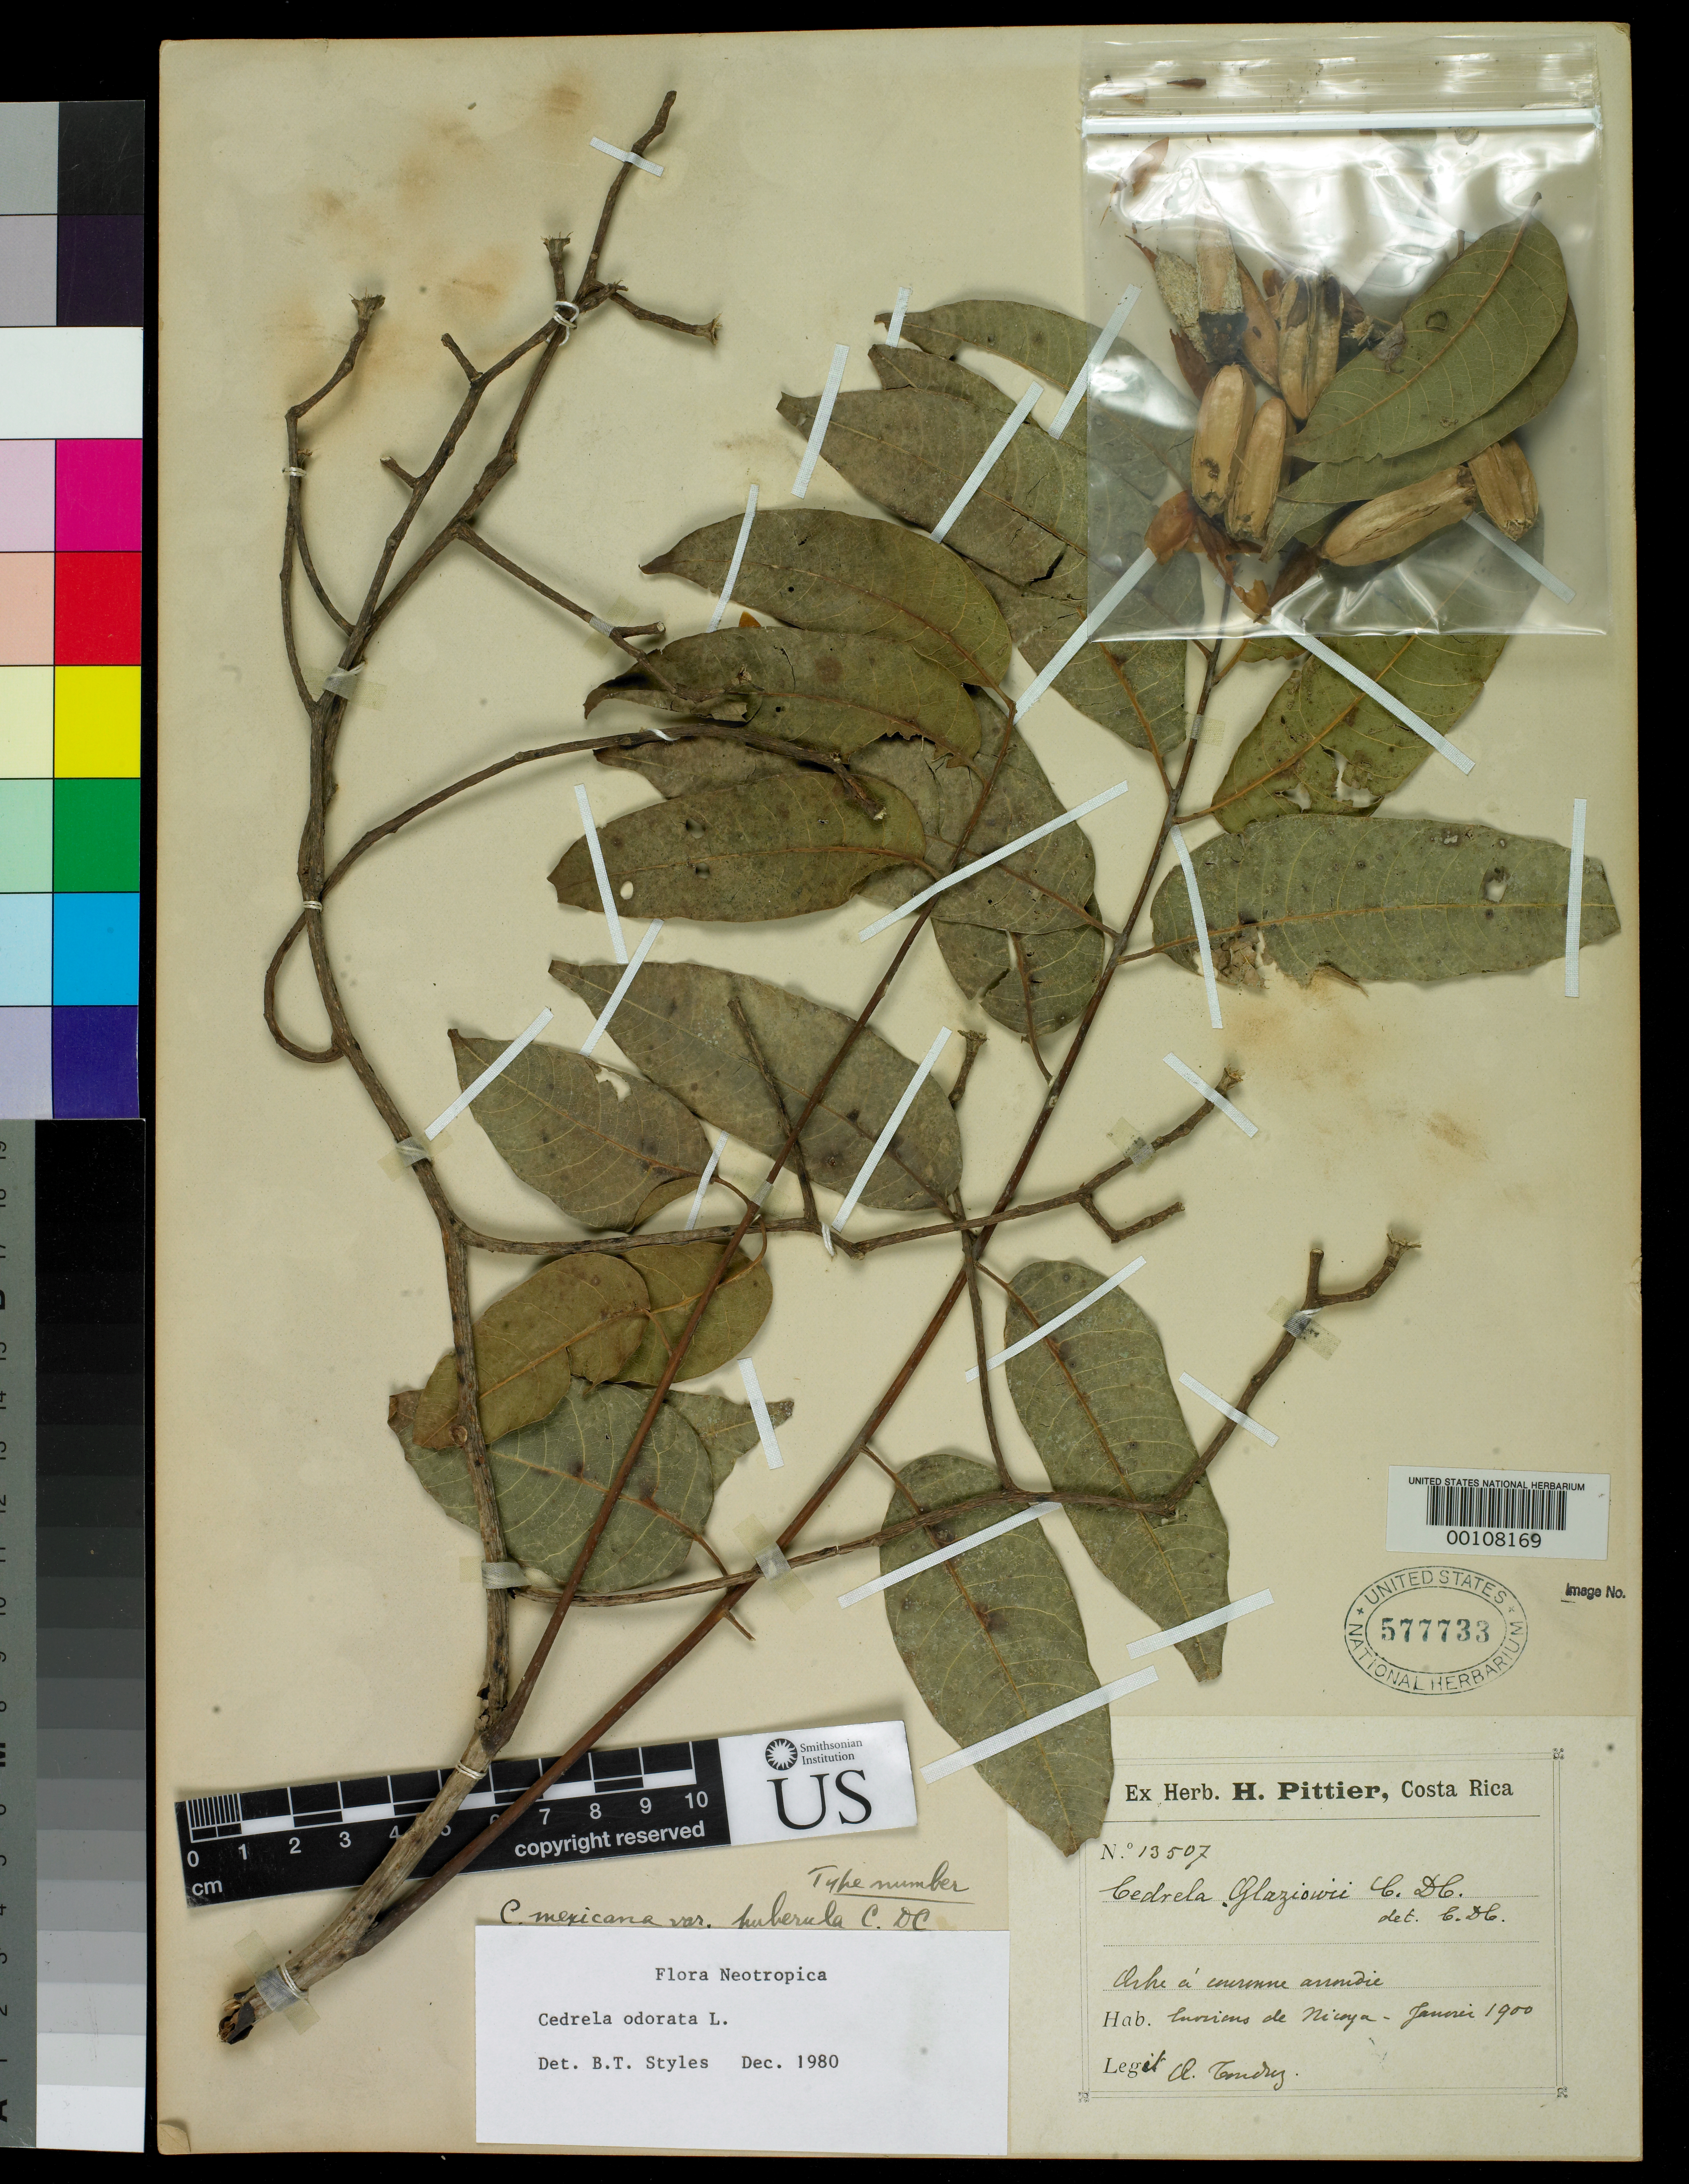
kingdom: Plantae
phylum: Tracheophyta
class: Magnoliopsida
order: Sapindales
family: Meliaceae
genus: Cedrela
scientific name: Cedrela mexicana var. puberula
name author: C. DC.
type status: Type Collection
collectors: A. Tonduz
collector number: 13507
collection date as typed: Jan 1900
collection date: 1900-01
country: Costa Rica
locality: Nicoya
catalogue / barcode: US 577733